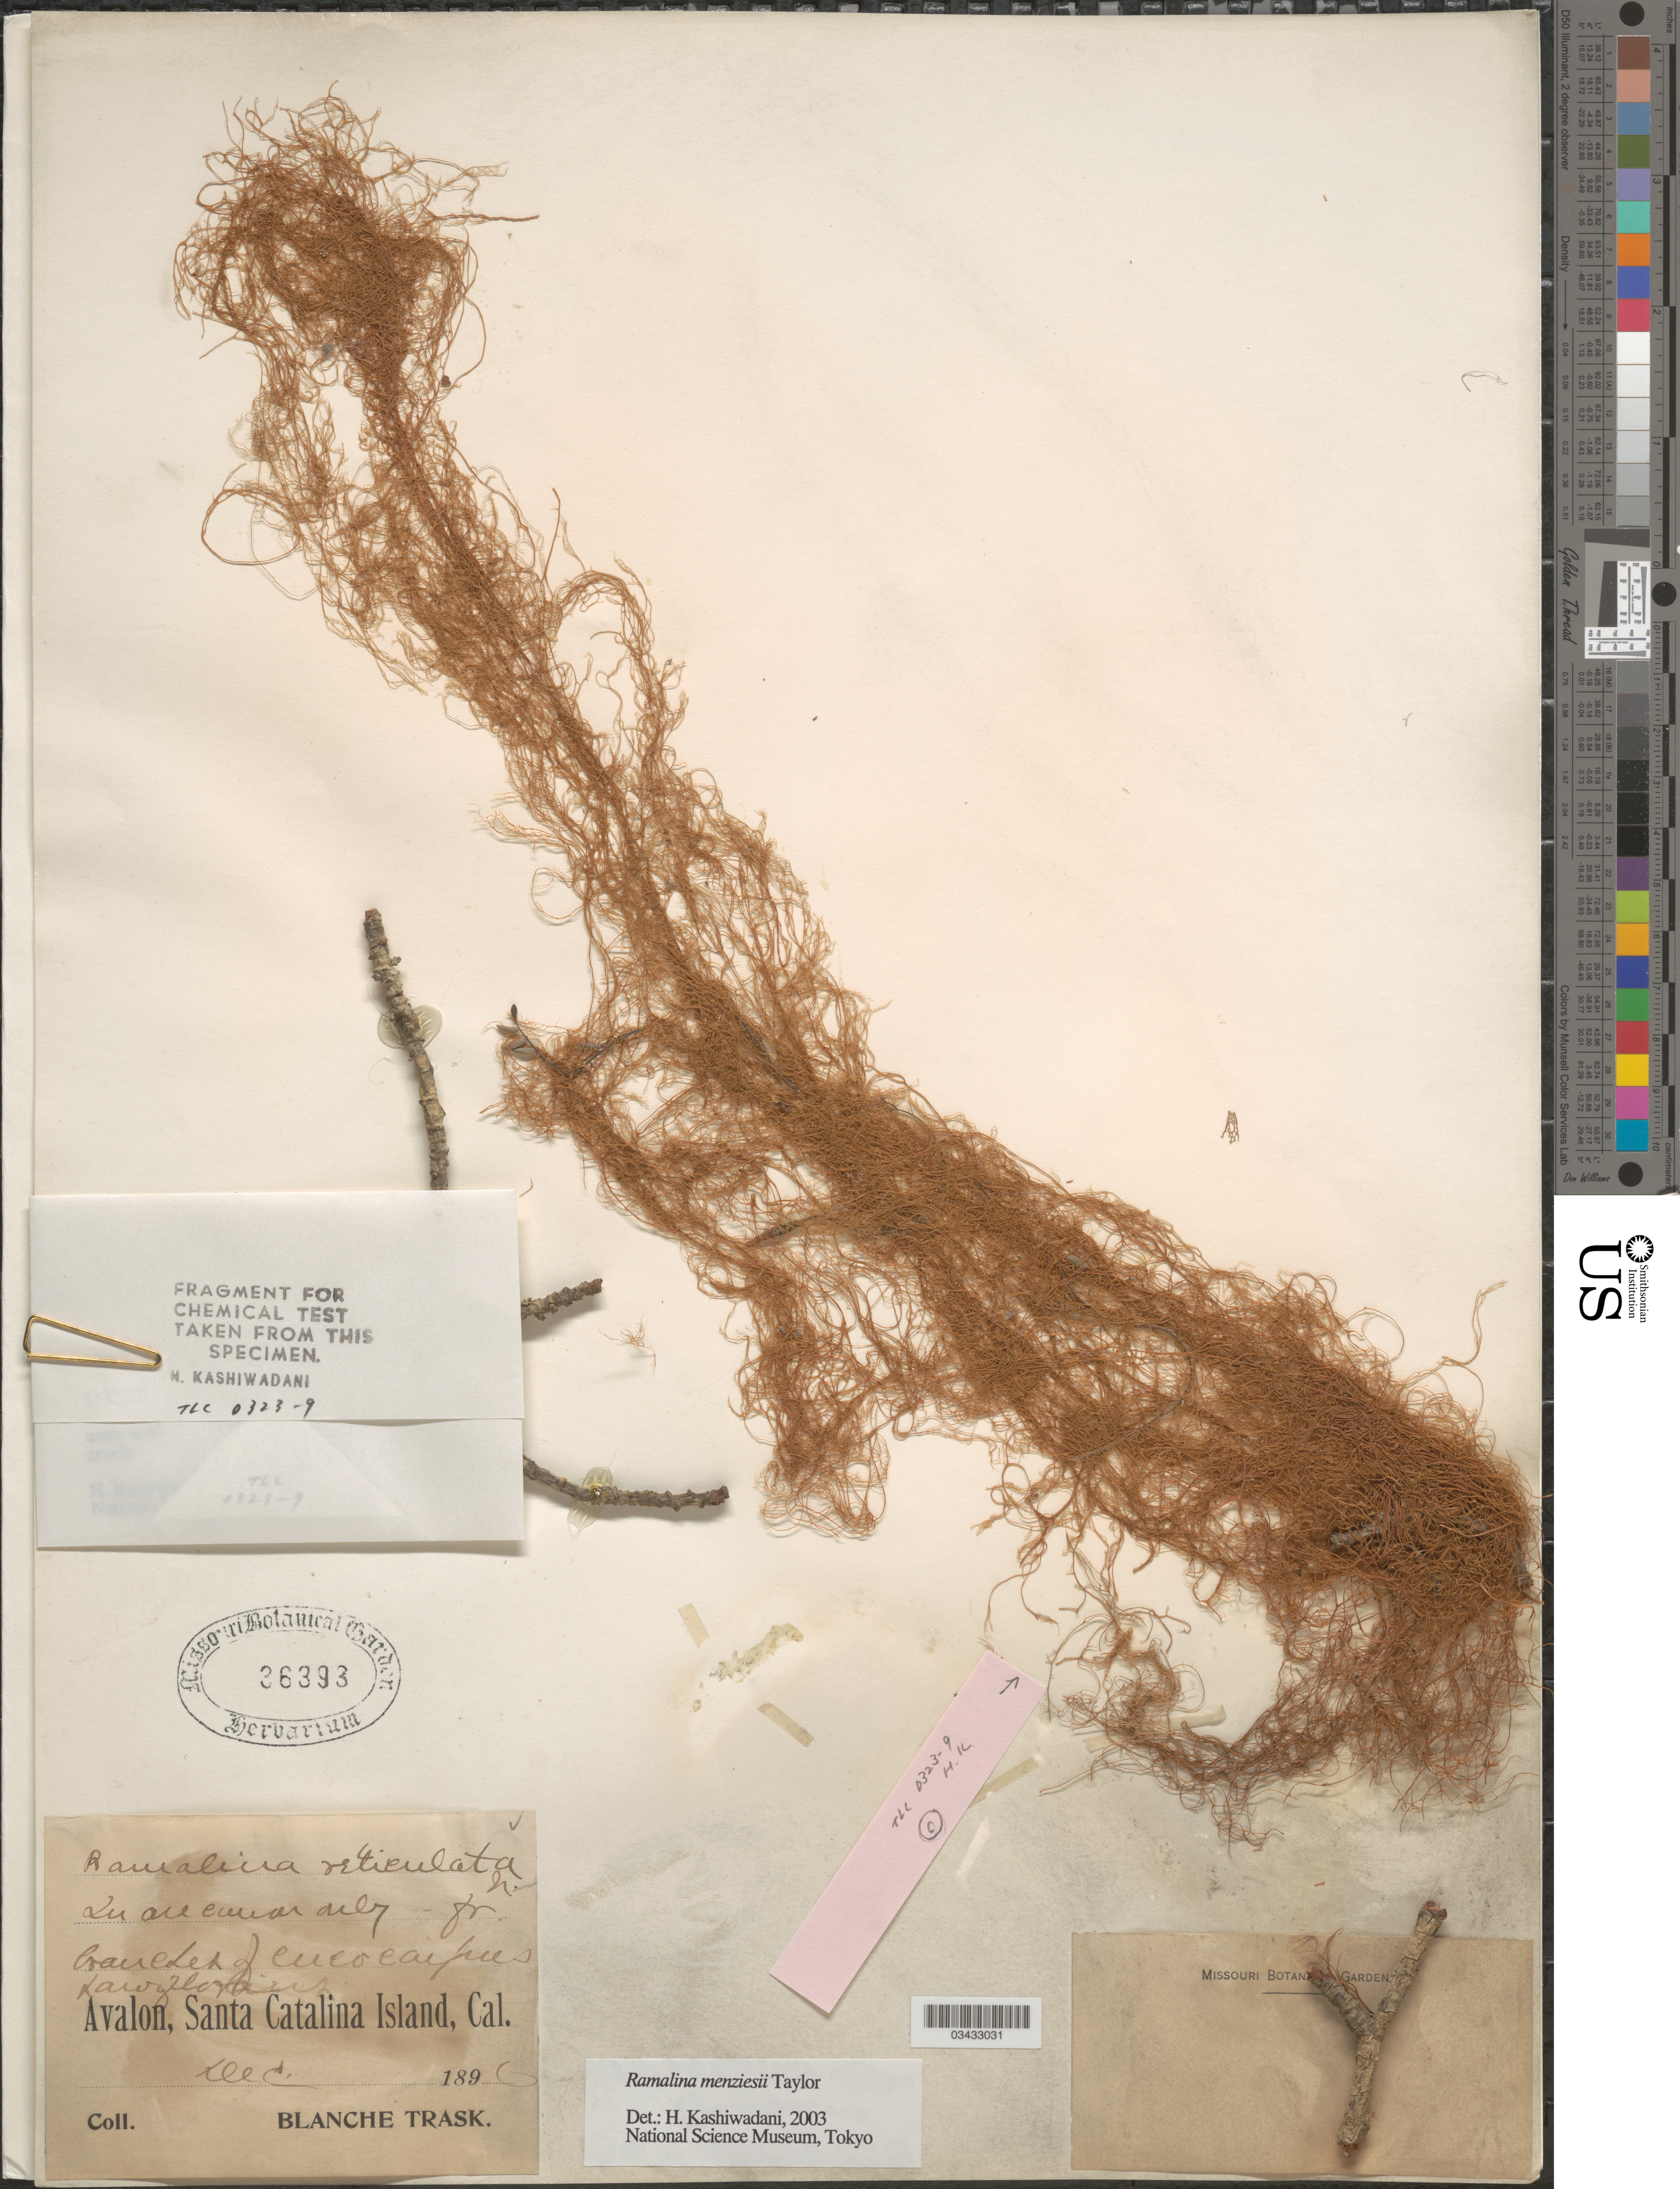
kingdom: Fungi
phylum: Ascomycota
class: Lecanoromycetes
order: Lecanorales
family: Ramalinaceae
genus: Ramalina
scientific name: Ramalina menziesii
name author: T. Taylor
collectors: B. Trask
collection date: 1896-12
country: United States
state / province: California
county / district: Los Angeles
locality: Avalon. Santa Catalina Island.